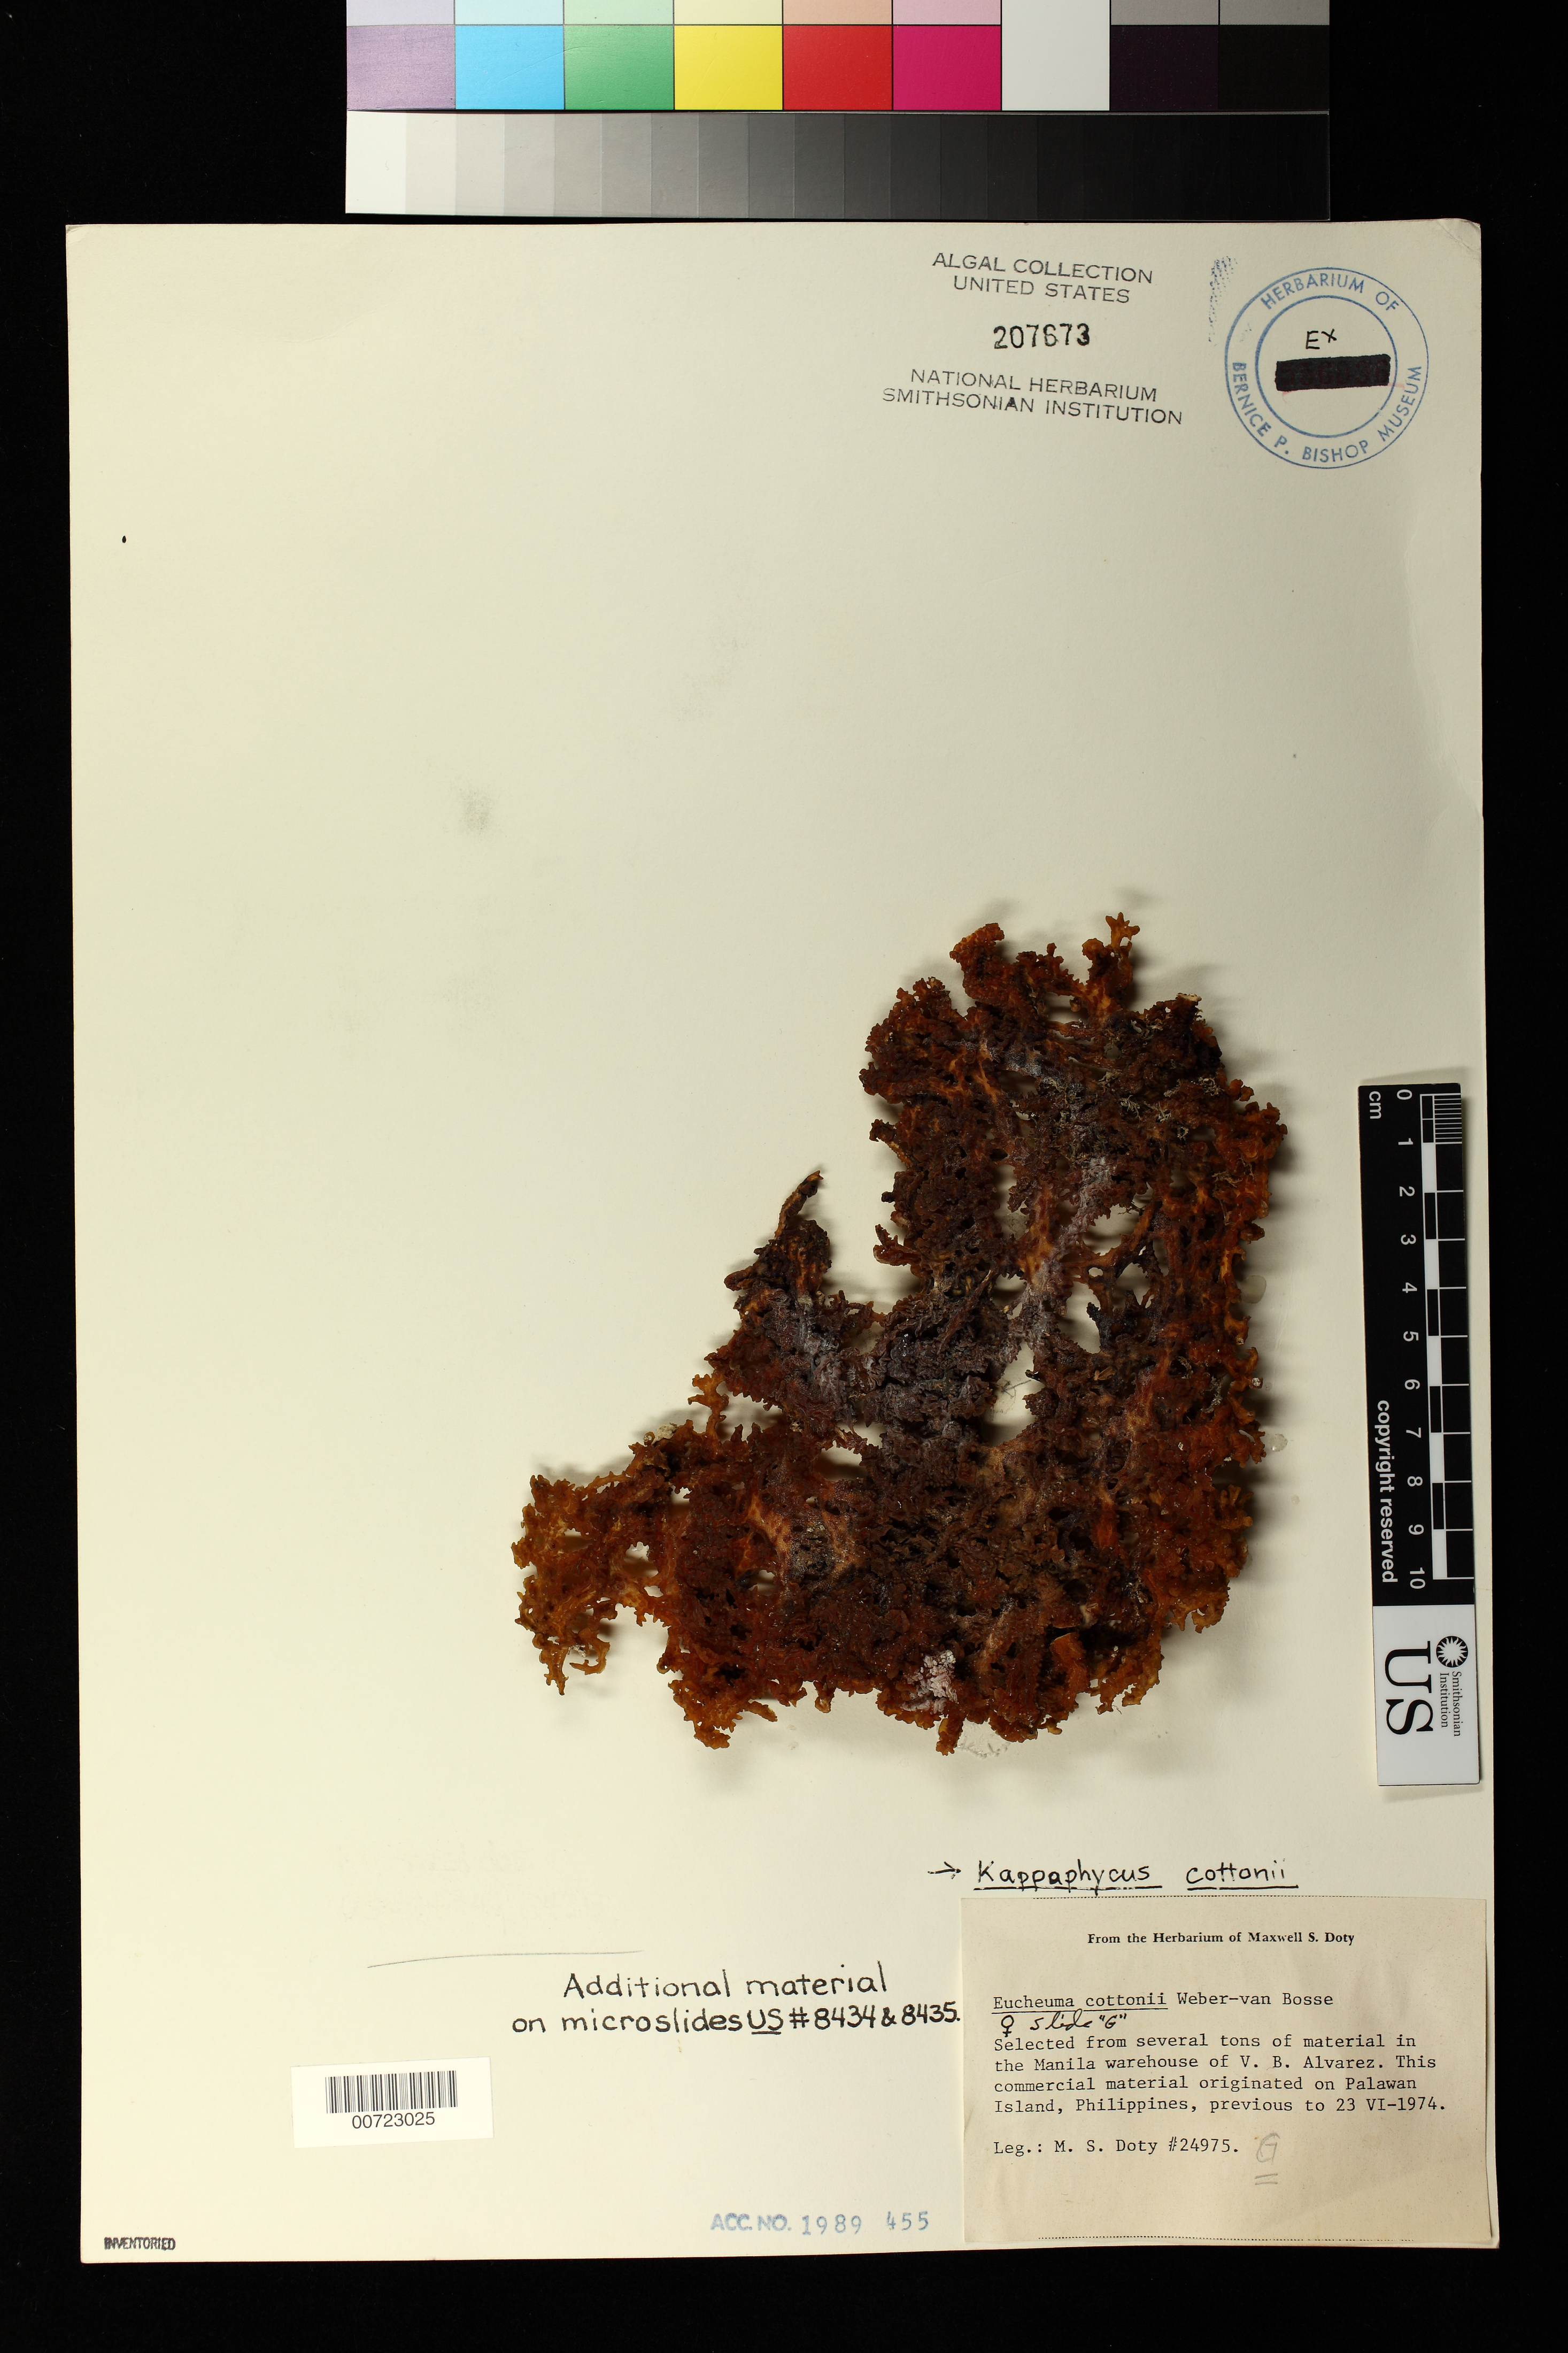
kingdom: Plantae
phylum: Rhodophyta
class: Florideophyceae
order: Gigartinales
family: Solieriaceae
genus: Kappaphycopsis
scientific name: Kappaphycopsis cottonii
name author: (Weber Bosse) Dumilag & Zuccarello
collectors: M. S. Doty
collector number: MSD 24975G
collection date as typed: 23 Jun 1974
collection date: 1974-06-23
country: Philippines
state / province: Mimaropa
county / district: Palawan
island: Palawan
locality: (Note: selected from several tons of commercial material stored in Manila warehouse of V.B. Alvarez)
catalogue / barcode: US 207673